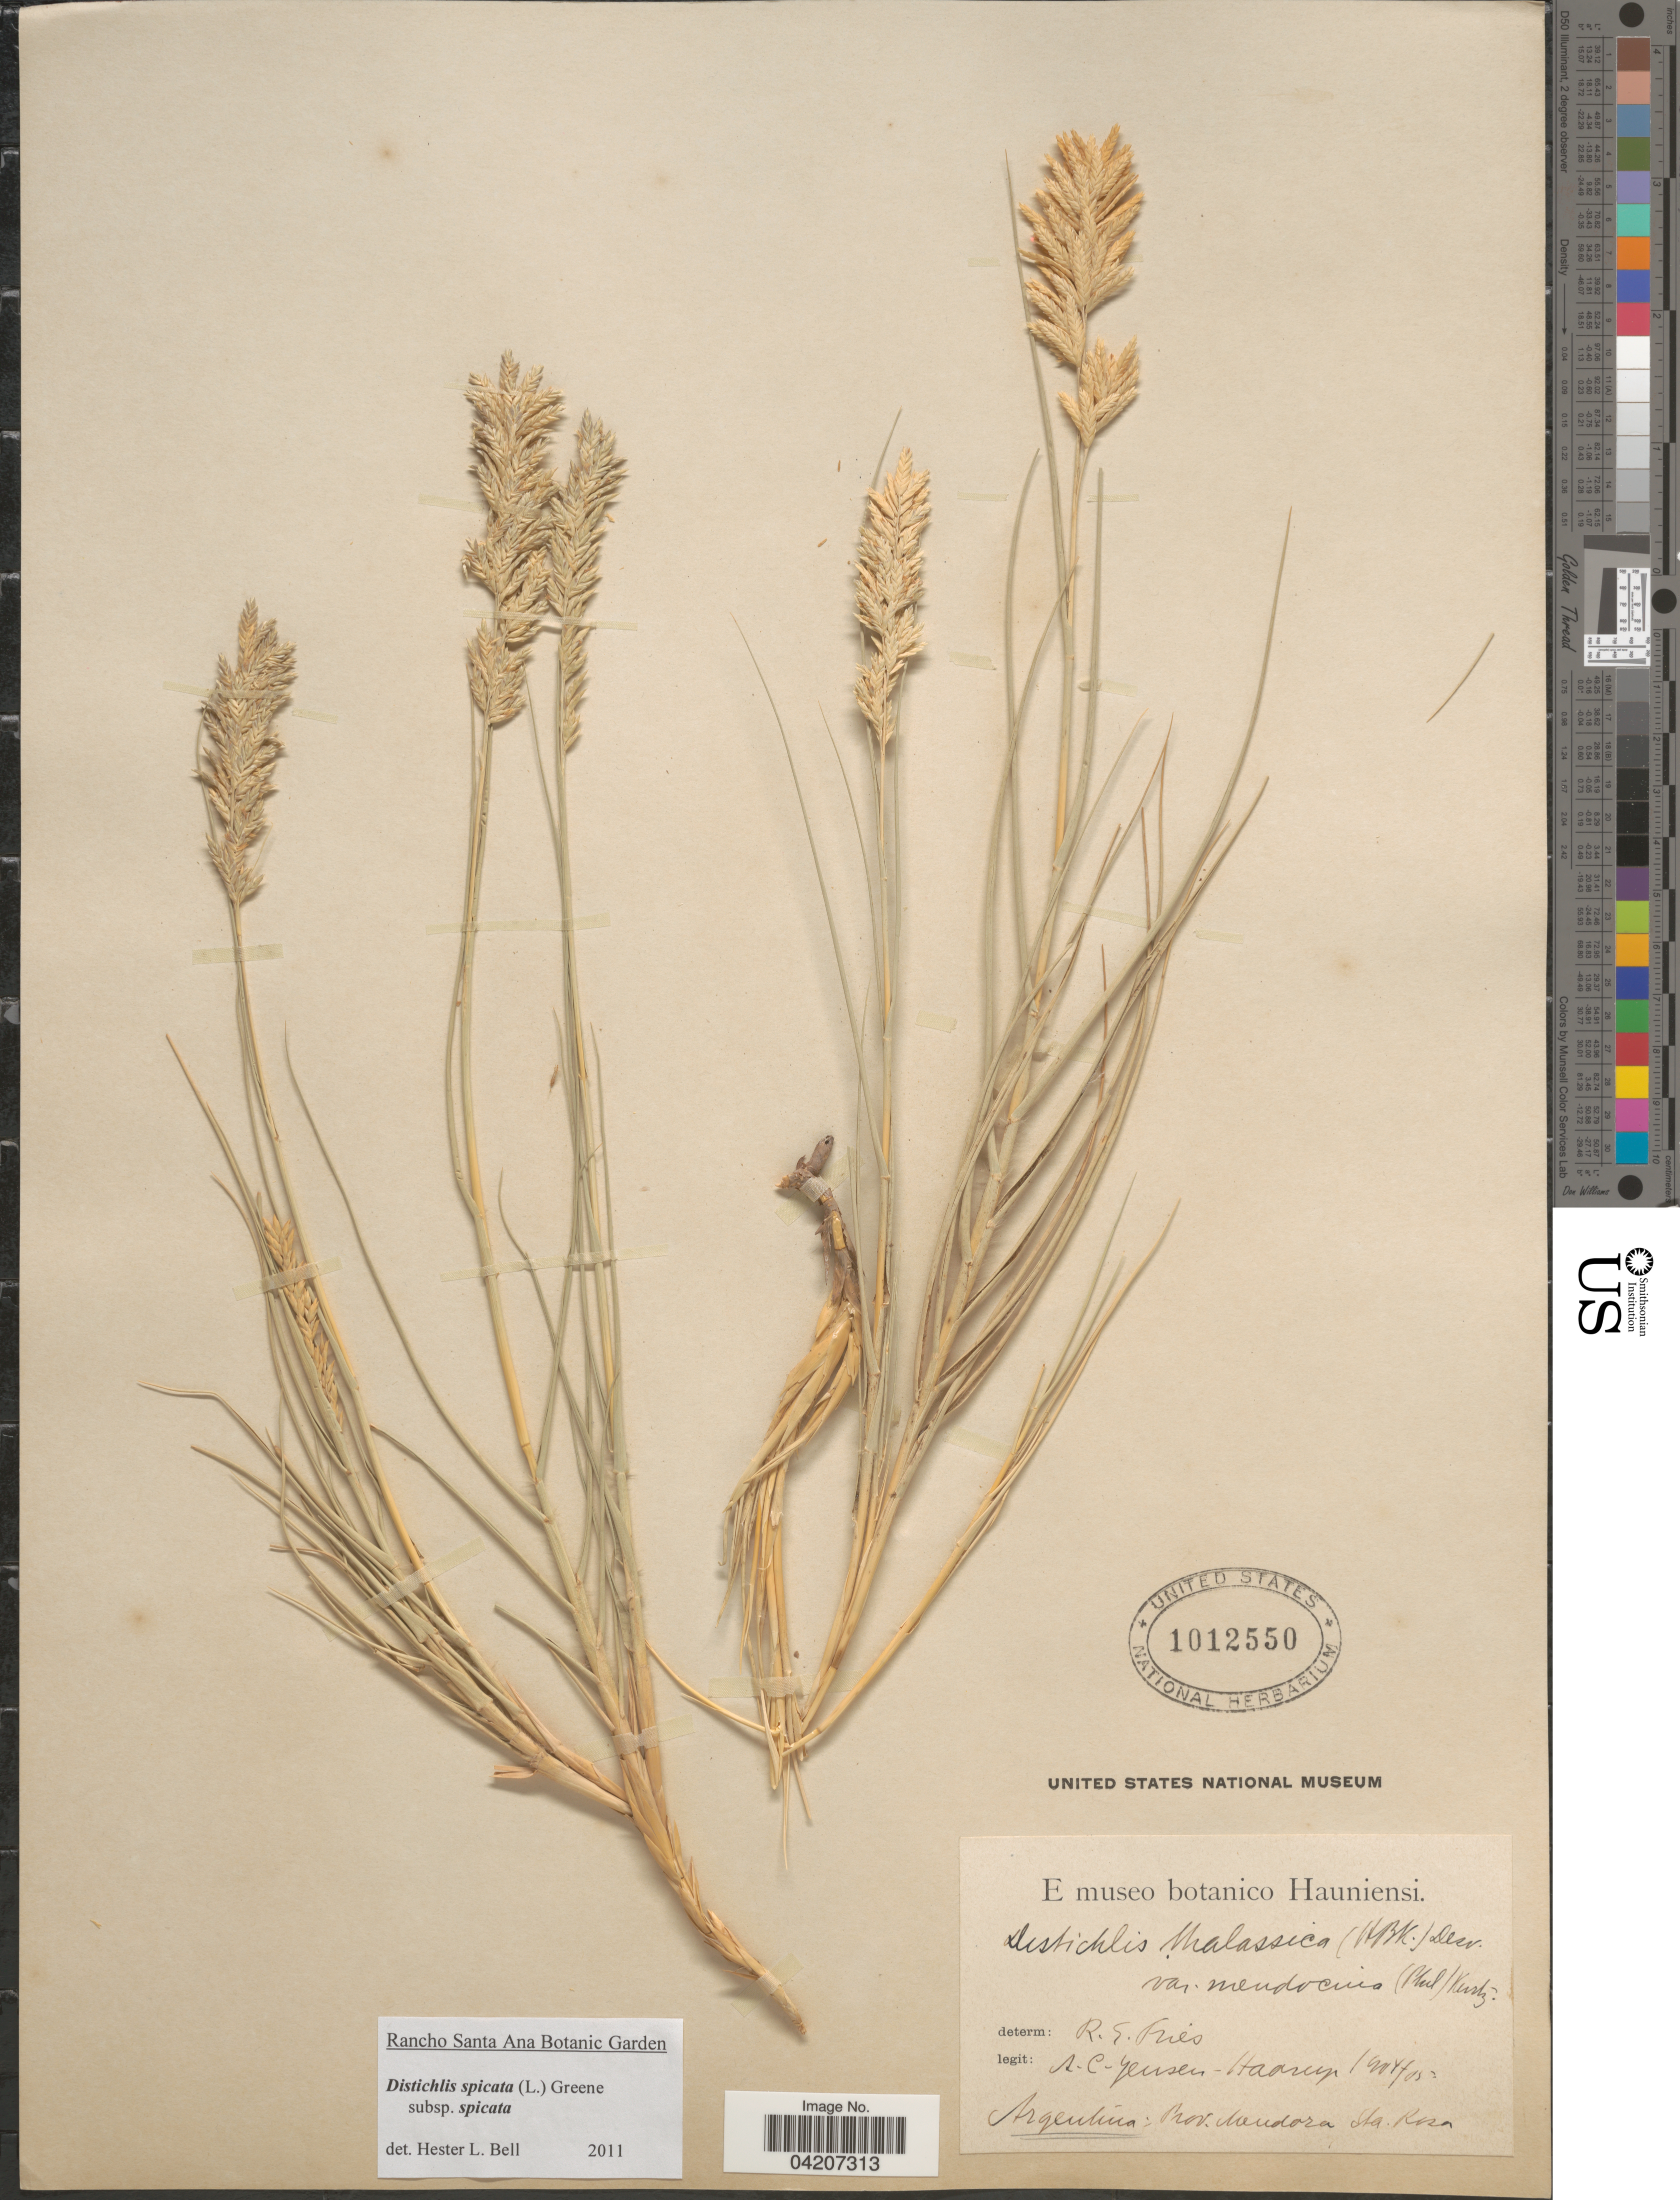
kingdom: Plantae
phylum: Tracheophyta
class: Liliopsida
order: Poales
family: Poaceae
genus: Distichlis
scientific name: Distichlis spicata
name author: (L.) Greene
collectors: A. C. Jensen-Haarup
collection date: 1904/1905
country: Argentina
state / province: Mendoza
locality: Sta. Rosa.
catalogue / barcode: US 1012550